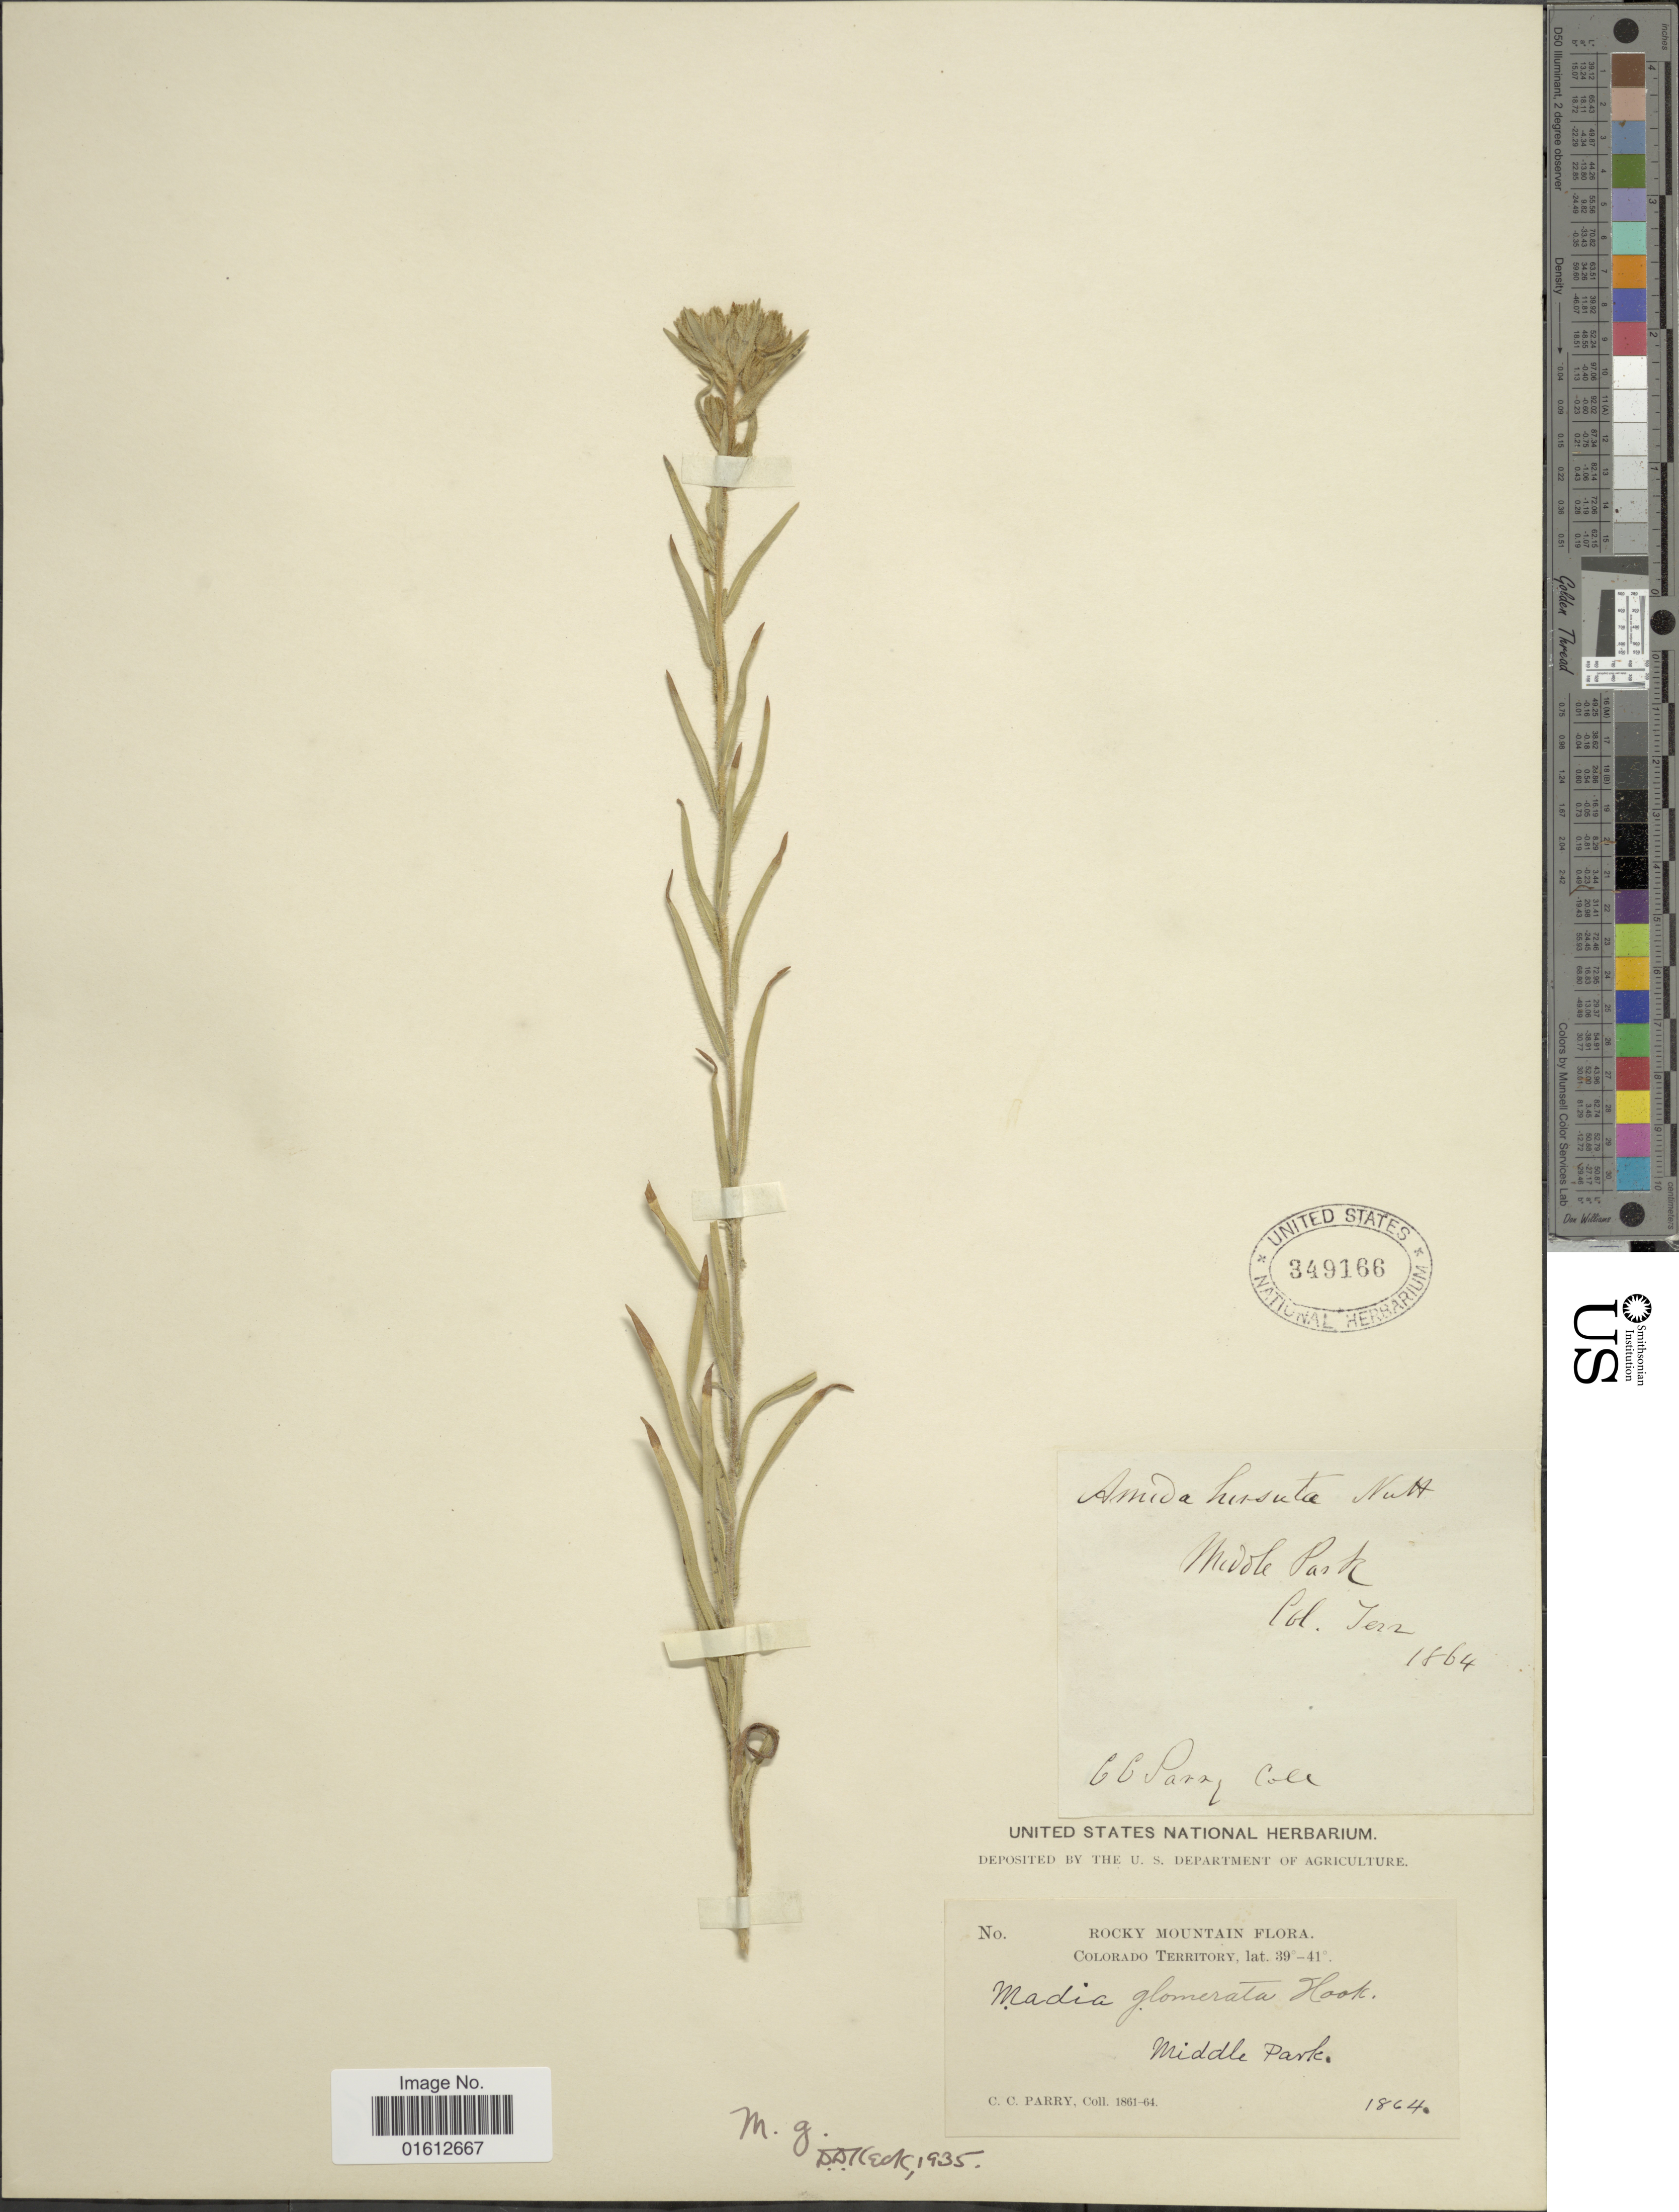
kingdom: Plantae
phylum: Tracheophyta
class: Magnoliopsida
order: Asterales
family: Asteraceae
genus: Madia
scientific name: Madia glomerata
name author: Hook.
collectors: C. C. Parry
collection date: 1864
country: United States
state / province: Colorado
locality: Rocky Mountain. Colorado Territory. Middle Park.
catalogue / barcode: US 349166